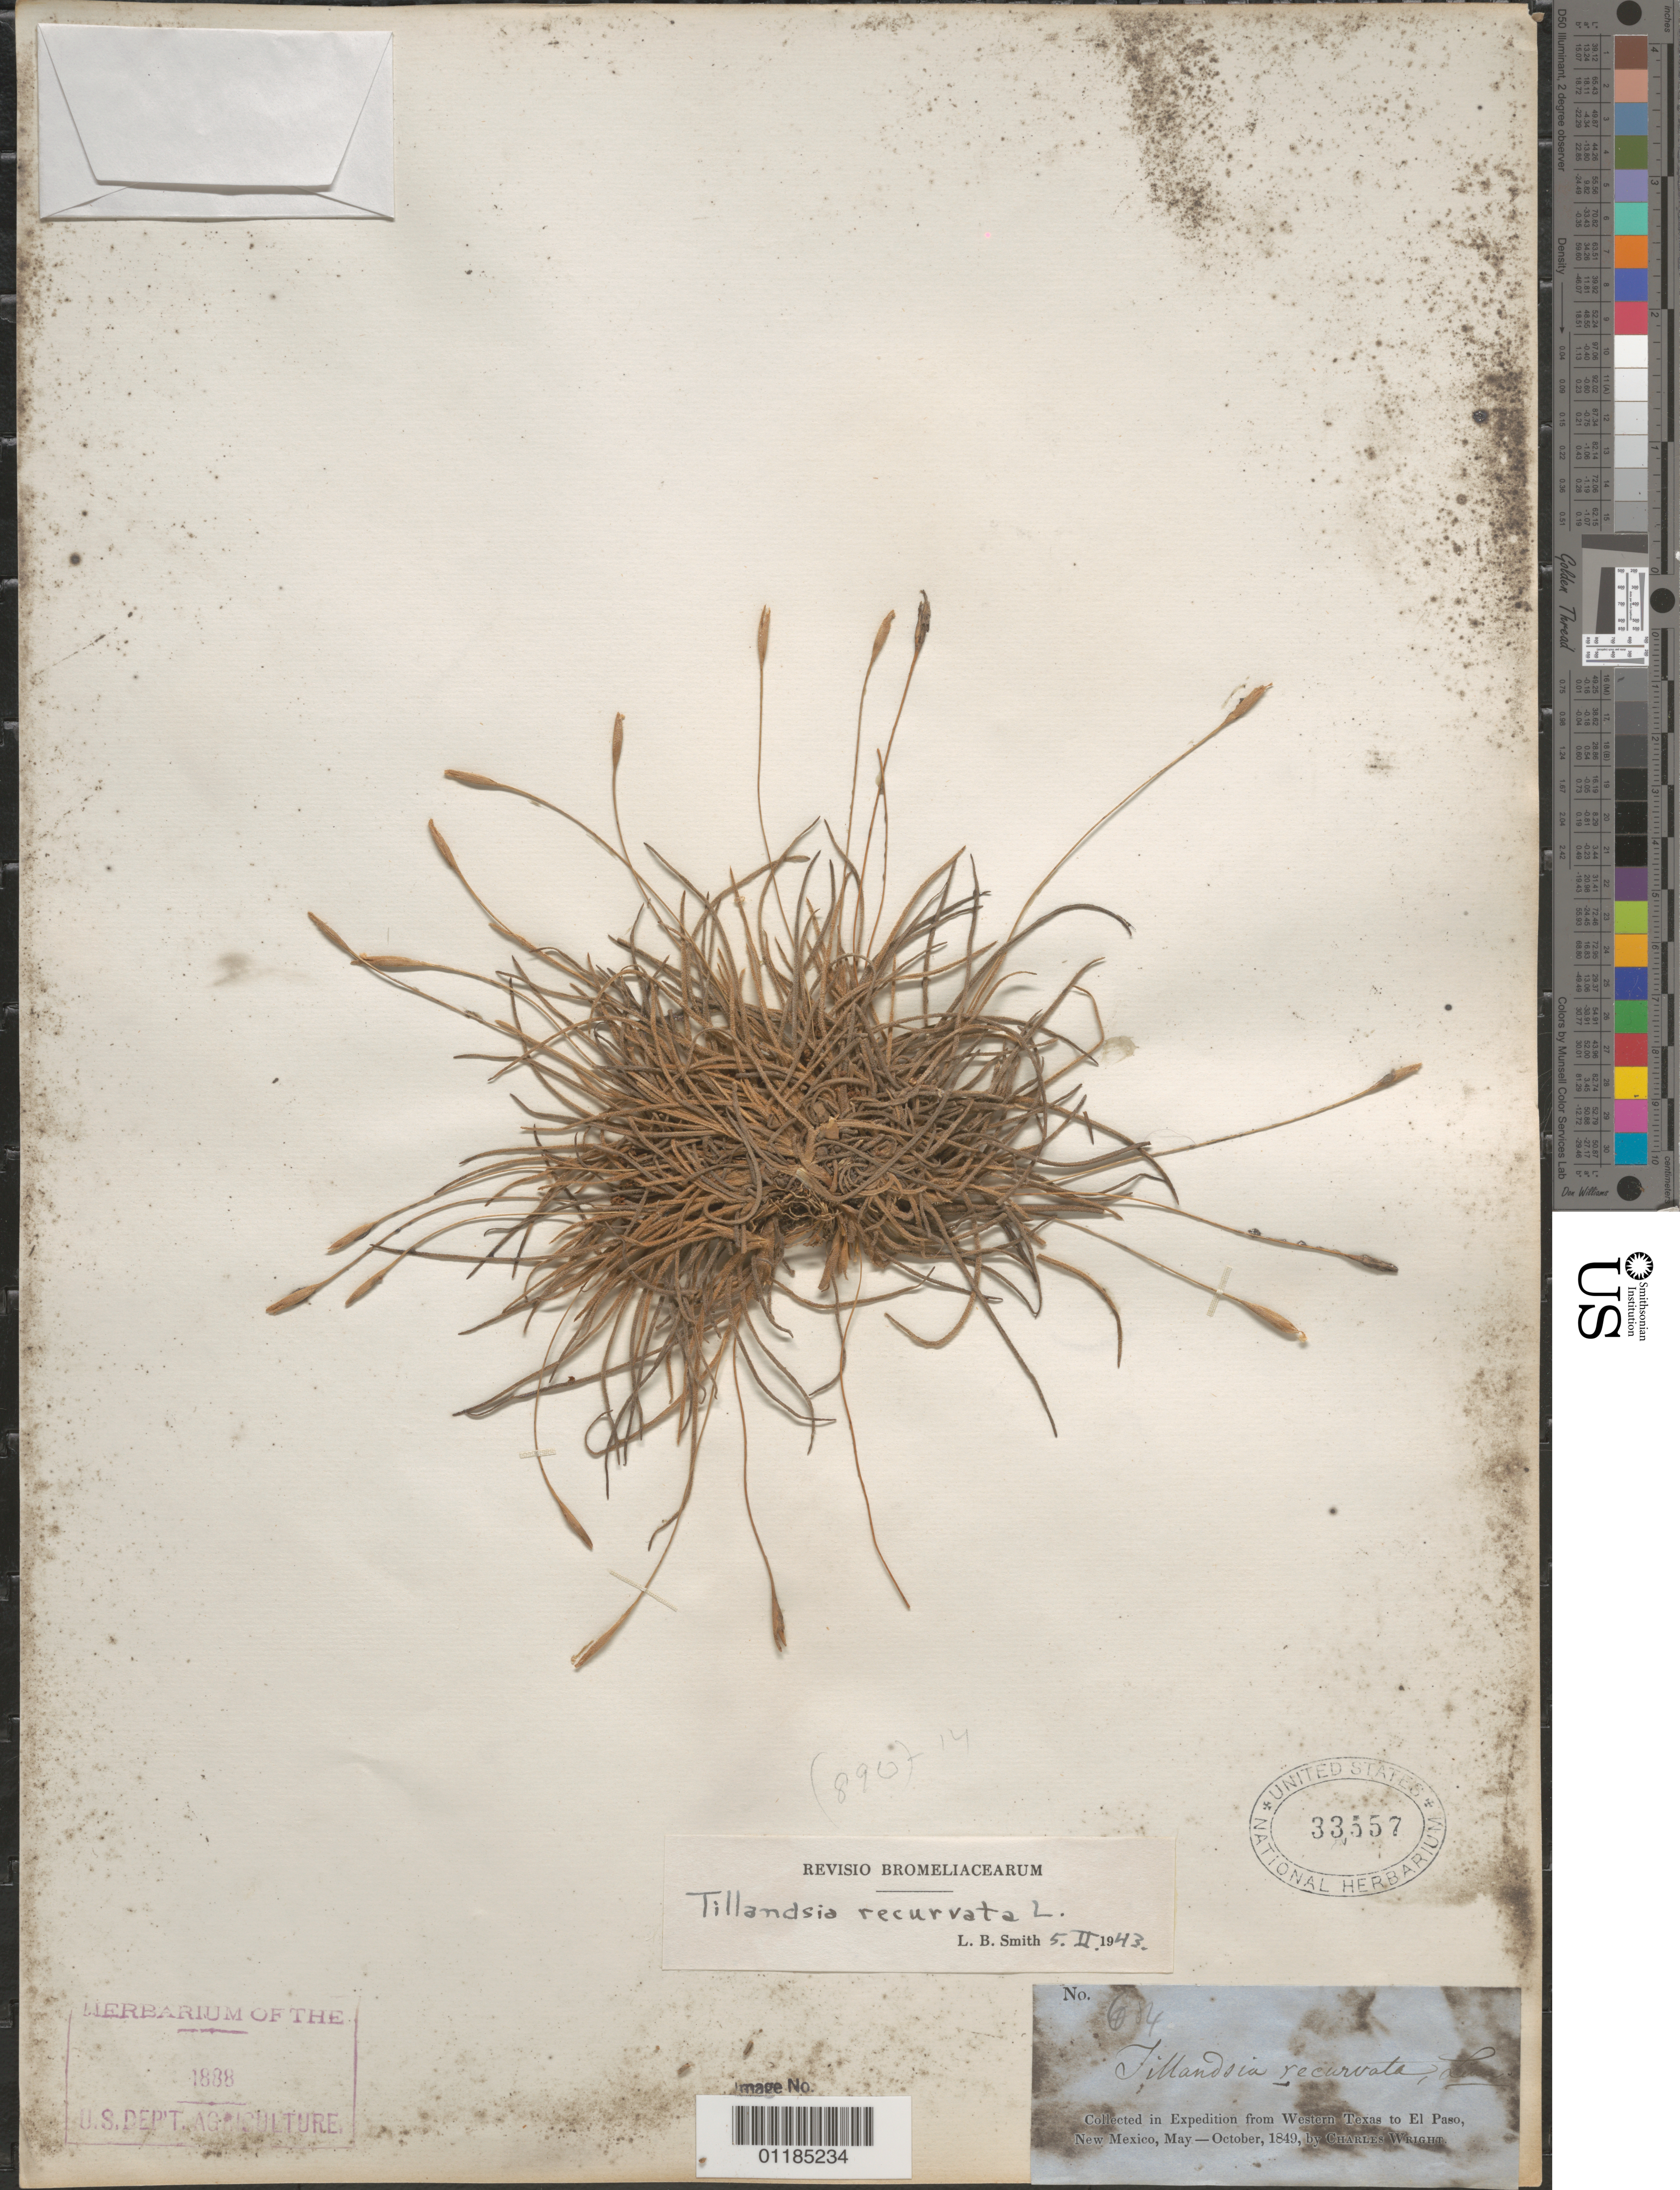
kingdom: Plantae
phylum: Tracheophyta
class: Liliopsida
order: Poales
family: Bromeliaceae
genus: Tillandsia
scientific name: Tillandsia recurvata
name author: L.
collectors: C. Wright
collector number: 684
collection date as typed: May 1849 to -- Oct 1849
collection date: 1849-05/1849-10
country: United States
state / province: New Mexico / Texas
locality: W Texas to El Paso, New Mexico.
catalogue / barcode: US 33557